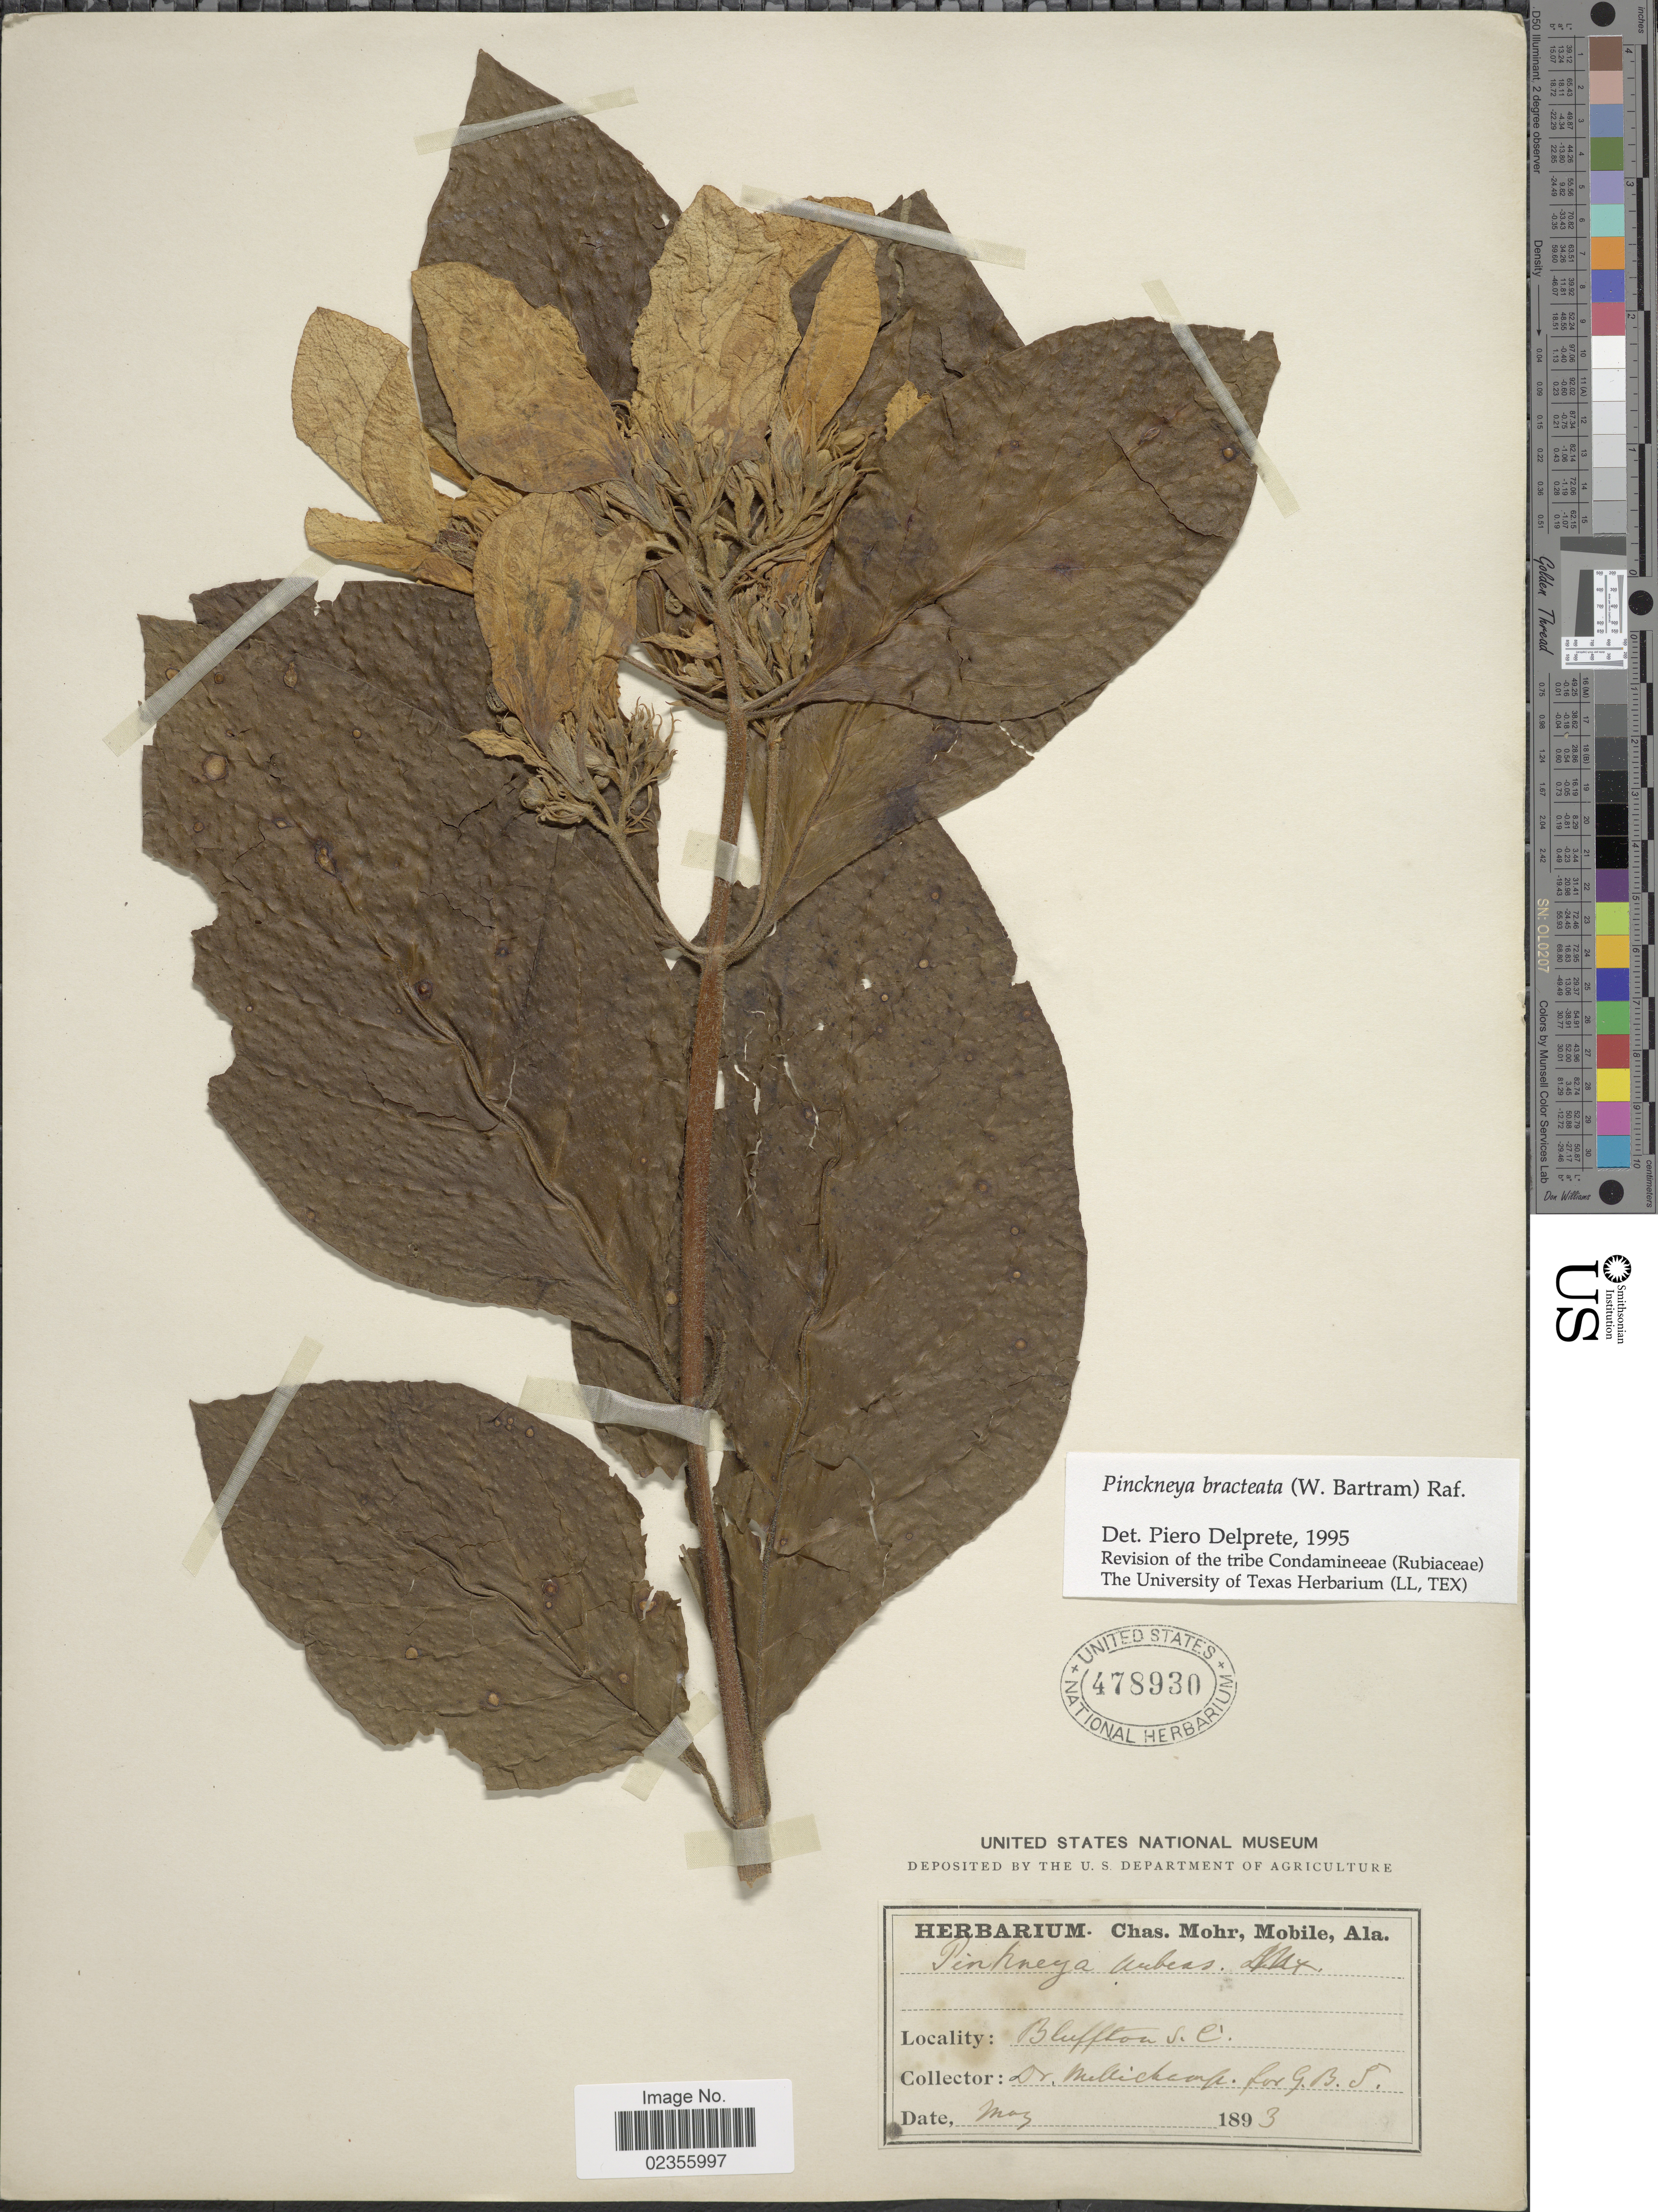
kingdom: Plantae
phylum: Tracheophyta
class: Magnoliopsida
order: Gentianales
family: Rubiaceae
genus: Pinckneya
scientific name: Pinckneya pubens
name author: Michx.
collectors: -. Mellichamp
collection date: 1893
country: United States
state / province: South Carolina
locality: Bluffton, S.C.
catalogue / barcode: US 478930